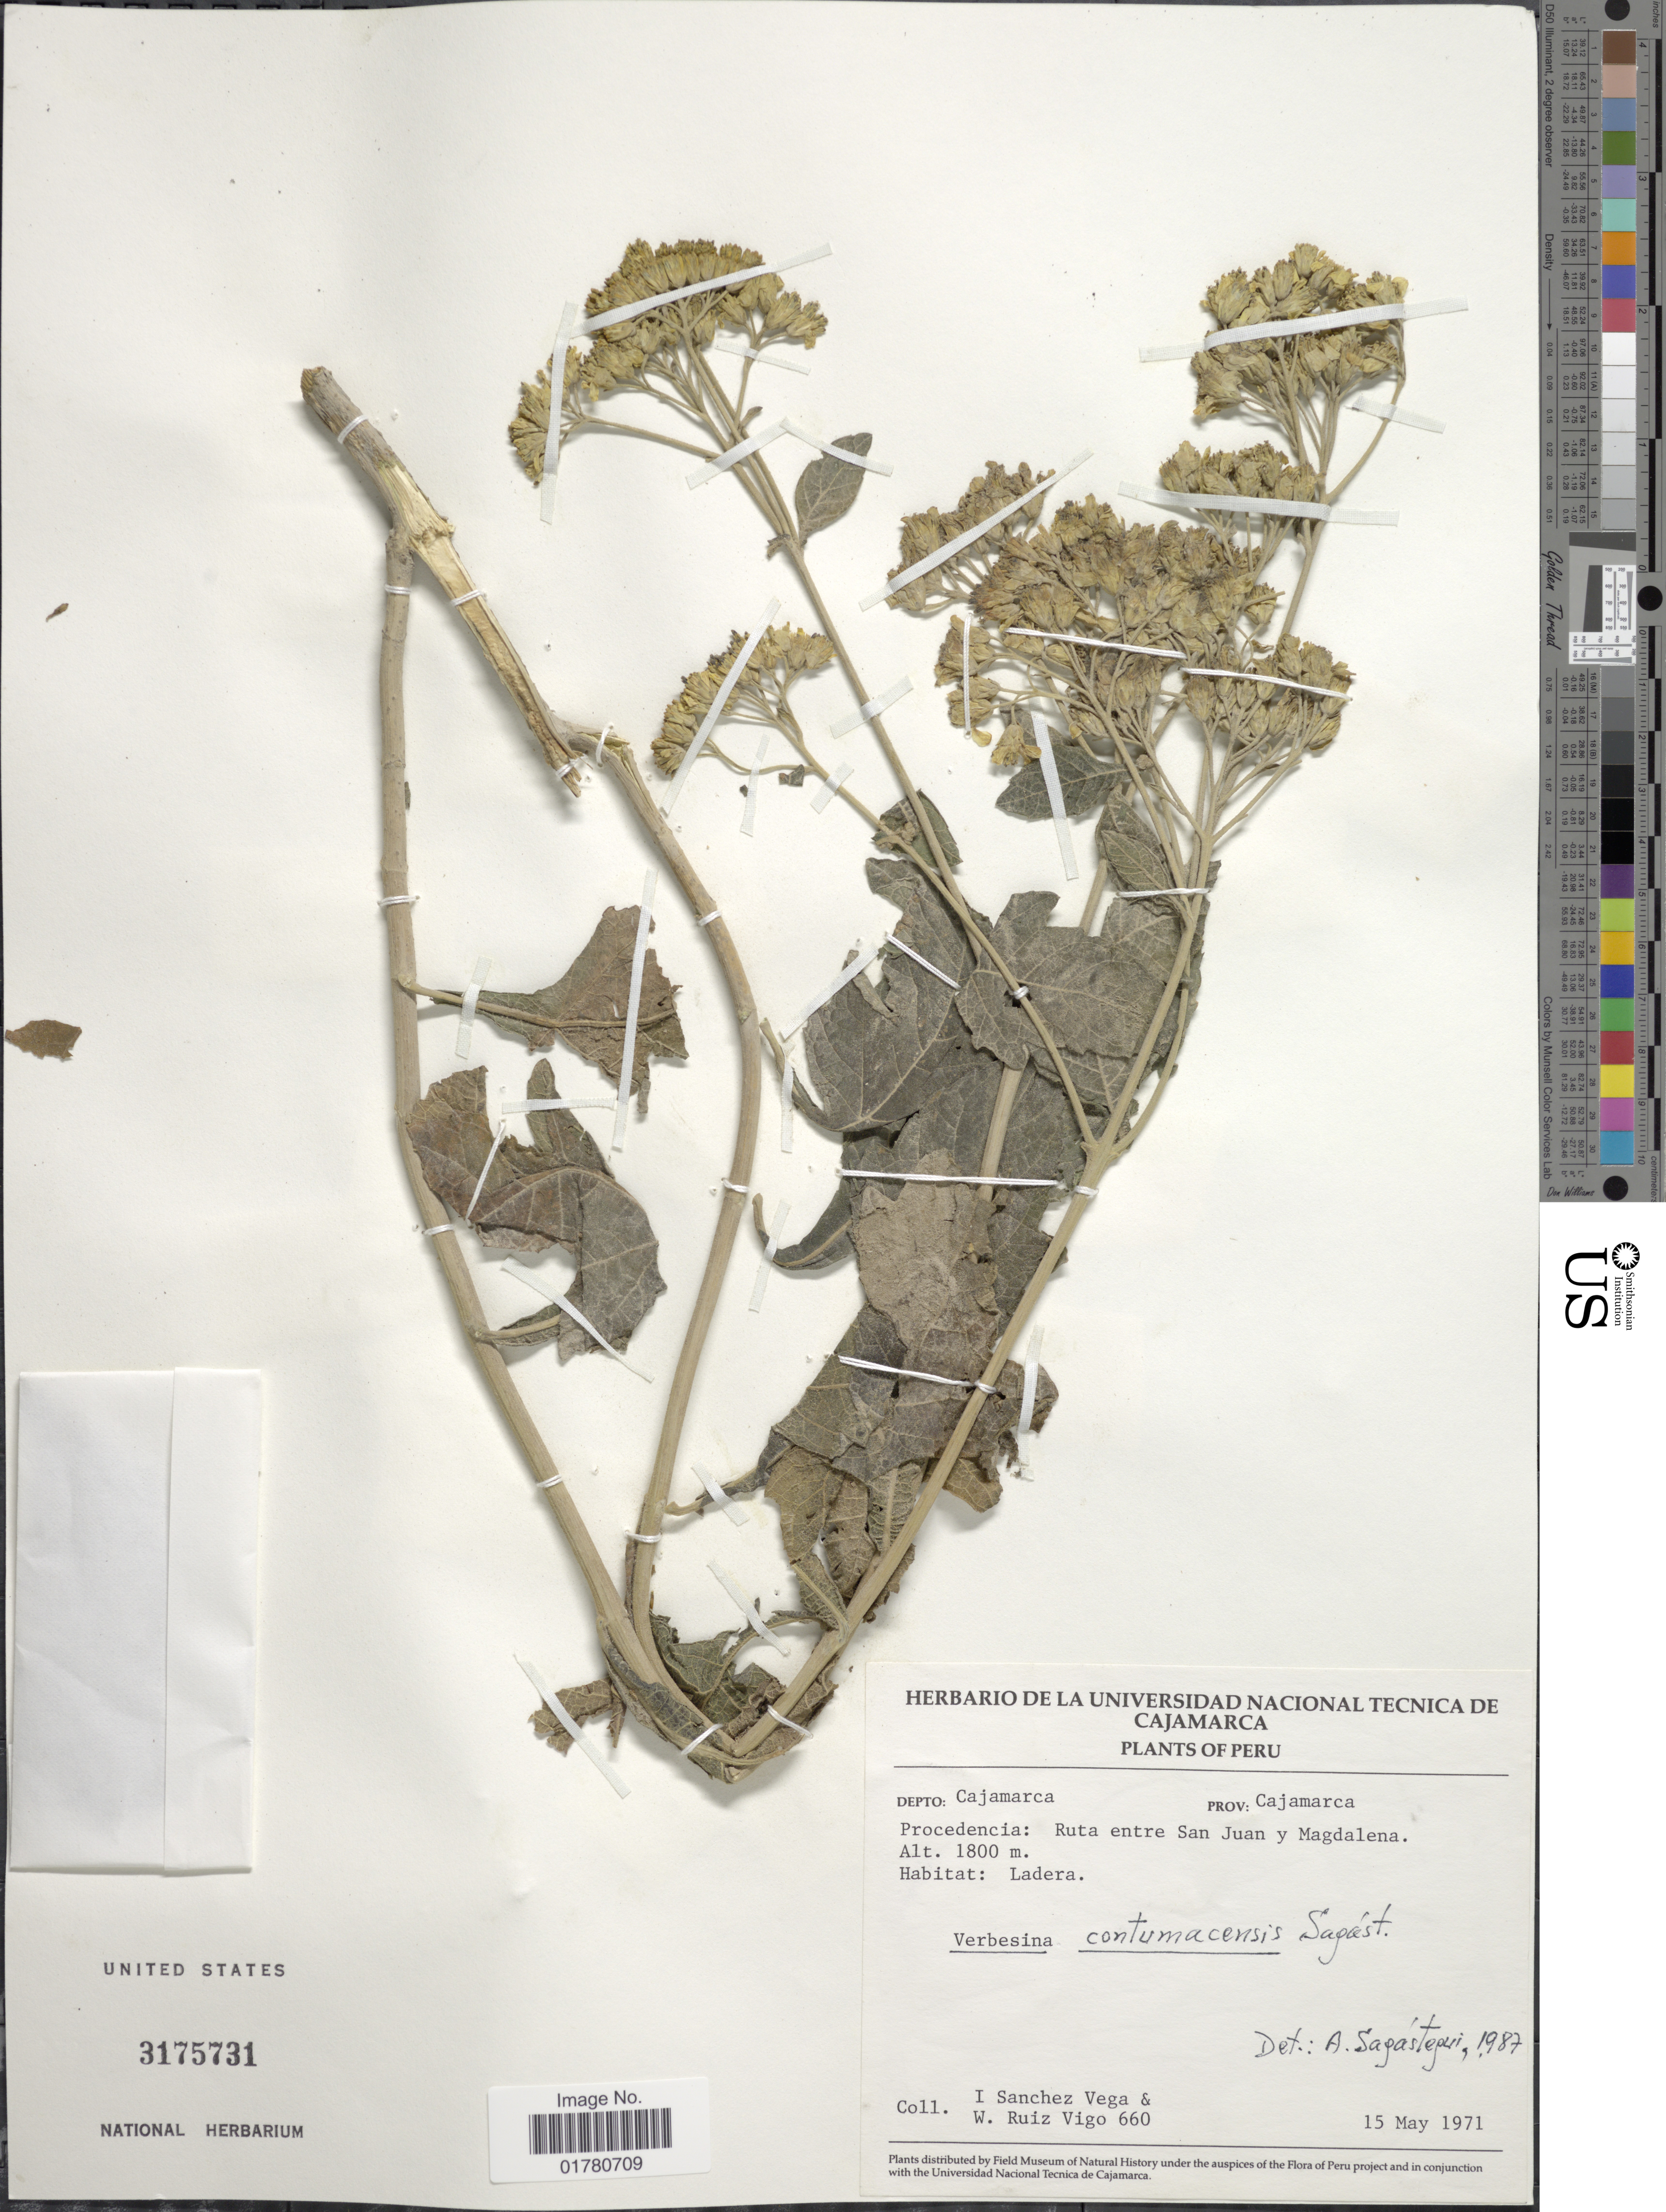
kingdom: Plantae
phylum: Tracheophyta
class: Magnoliopsida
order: Asterales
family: Asteraceae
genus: Verbesina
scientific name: Verbesina contumacensis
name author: Sagást.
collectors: I. Sánchez Vega & W. Ruiz Vigo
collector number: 660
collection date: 1971-05-15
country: Peru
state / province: Cajamarca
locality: Depto Cajamarca, Ruta entre San Juan y Magdalena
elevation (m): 1800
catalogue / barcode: US 3175731